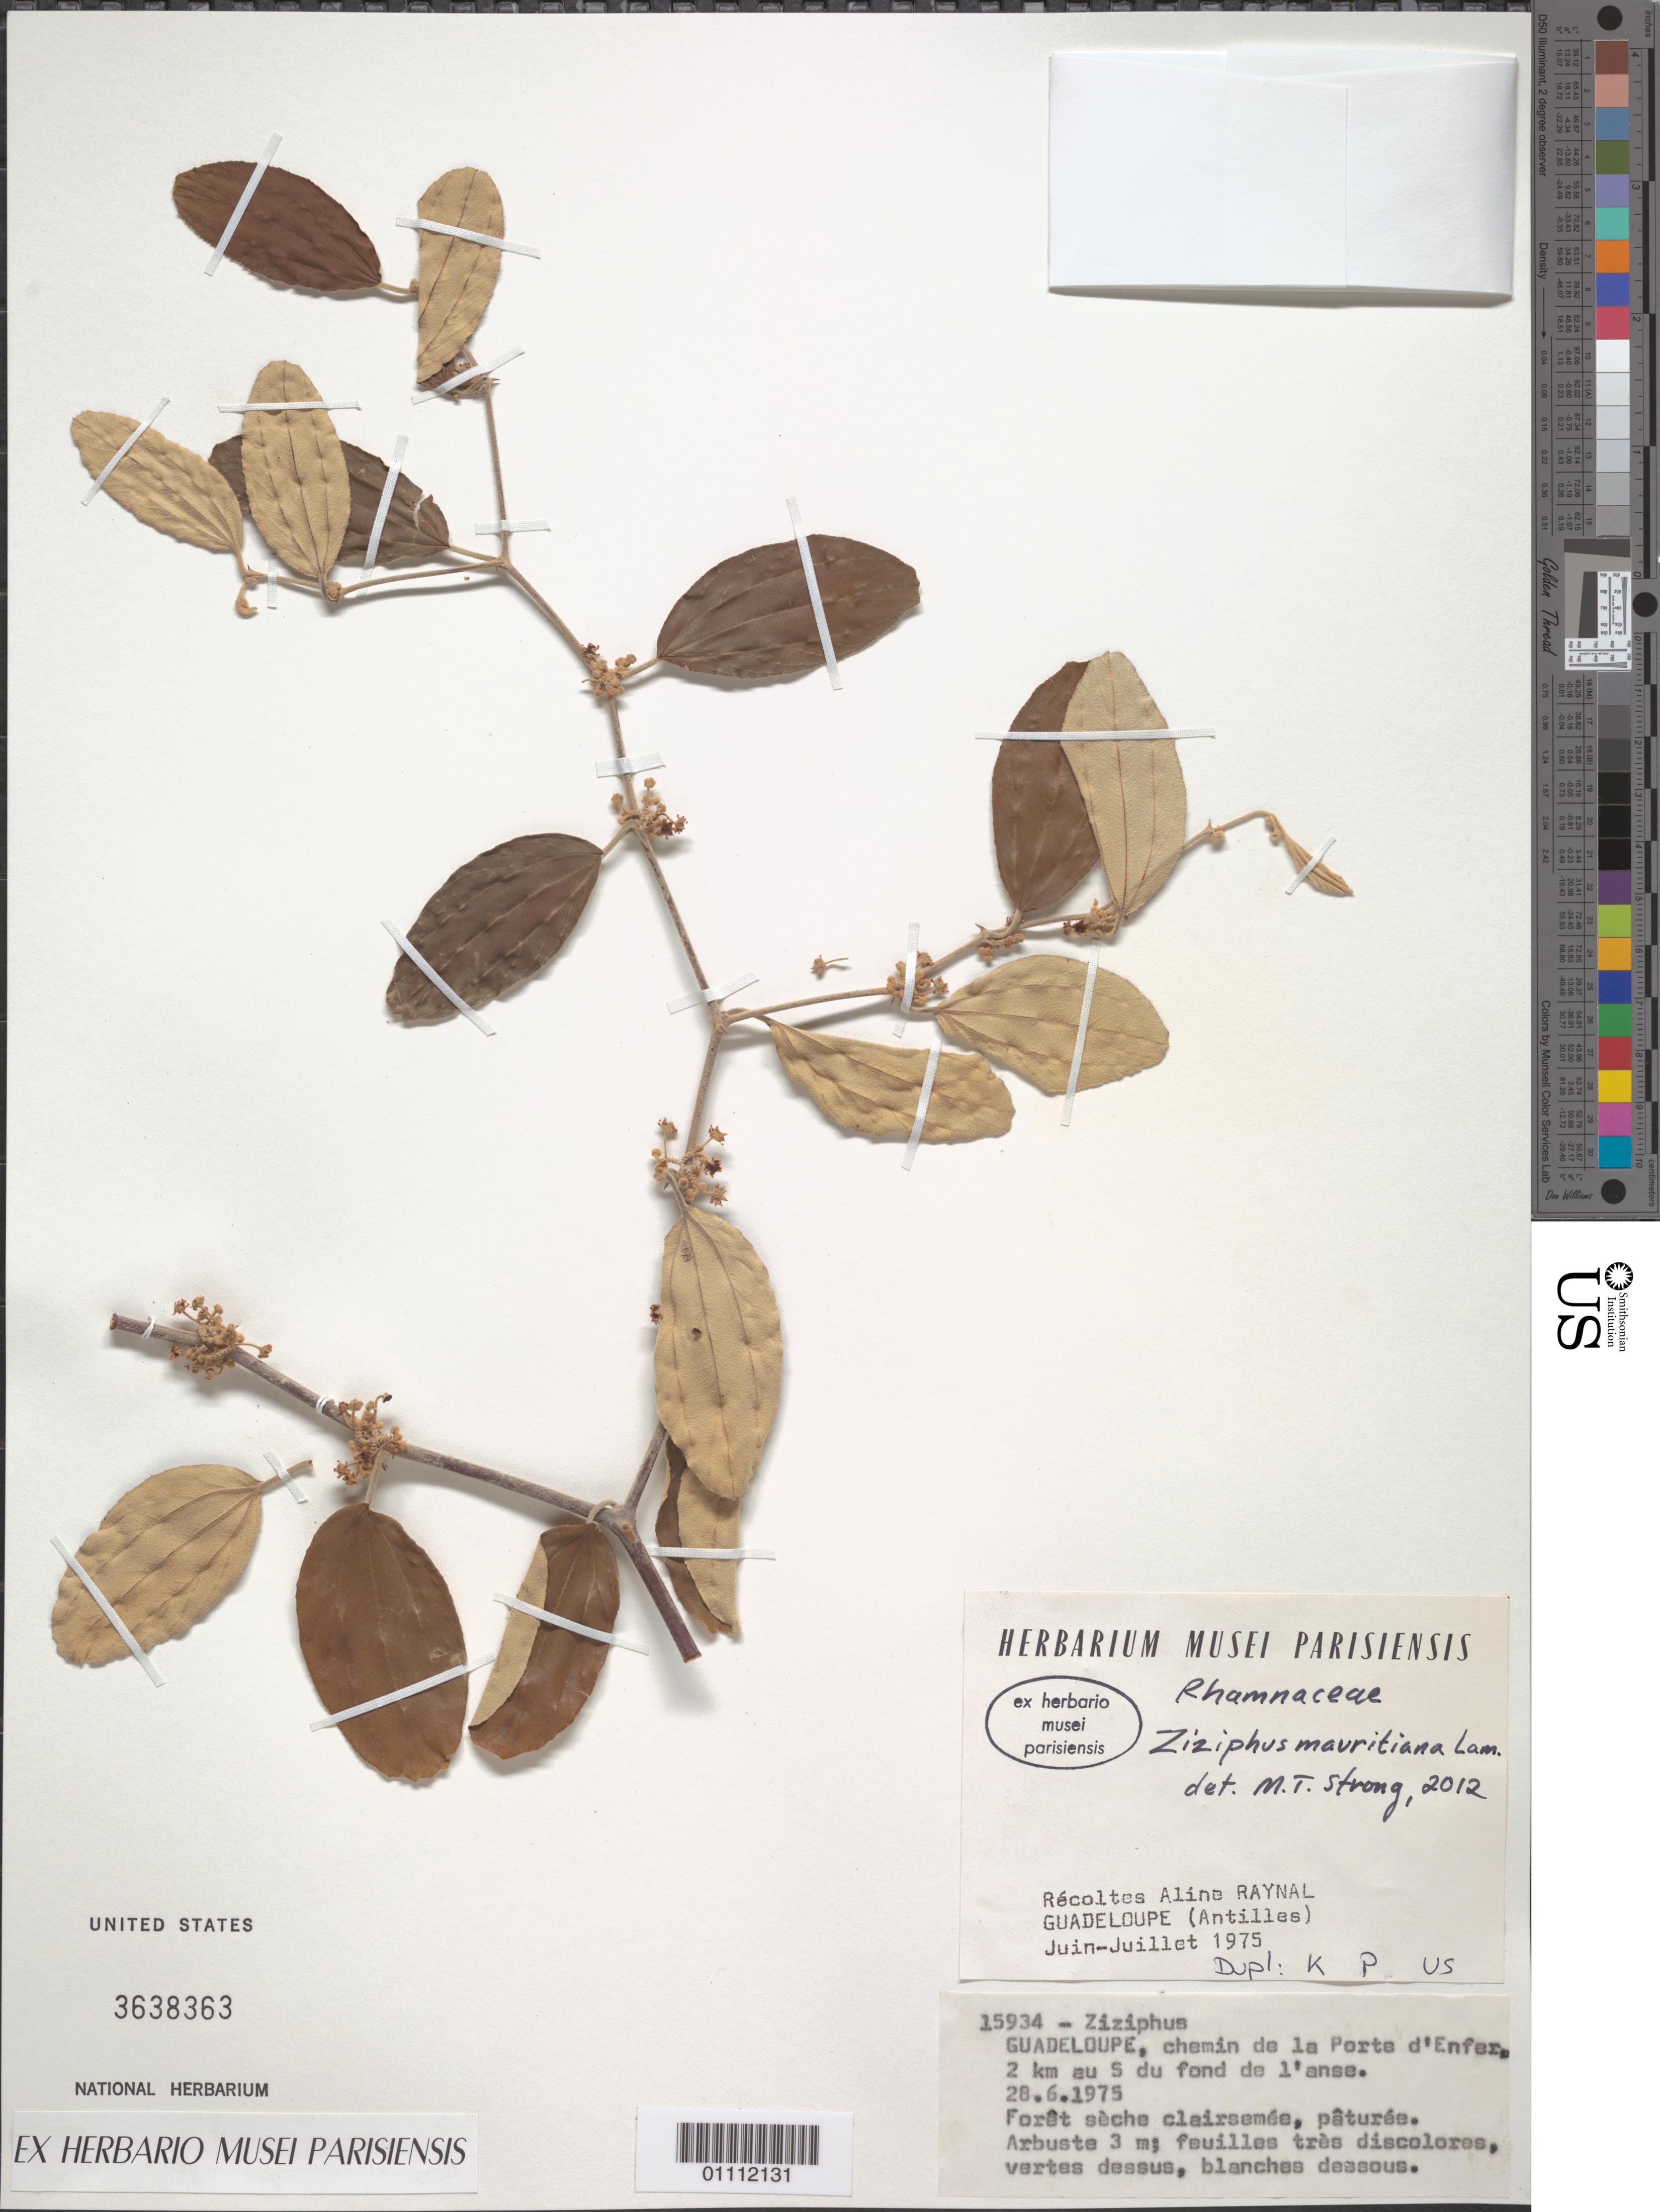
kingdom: Plantae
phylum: Tracheophyta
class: Magnoliopsida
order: Rosales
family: Rhamnaceae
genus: Ziziphus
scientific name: Ziziphus mauritiana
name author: Lam.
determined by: Strong, M. T., (US), Smithsonian Institution - National Museum of Natural History (UNITED STATES)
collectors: A. M. Raynal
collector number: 15934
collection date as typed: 28 Jun 1975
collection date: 1975-06-28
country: Guadeloupe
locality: Ports d'Enfer, 2 km au S du fond de l'anse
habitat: Forêt sèche clairsemée, pâturée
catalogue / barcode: US 3638363